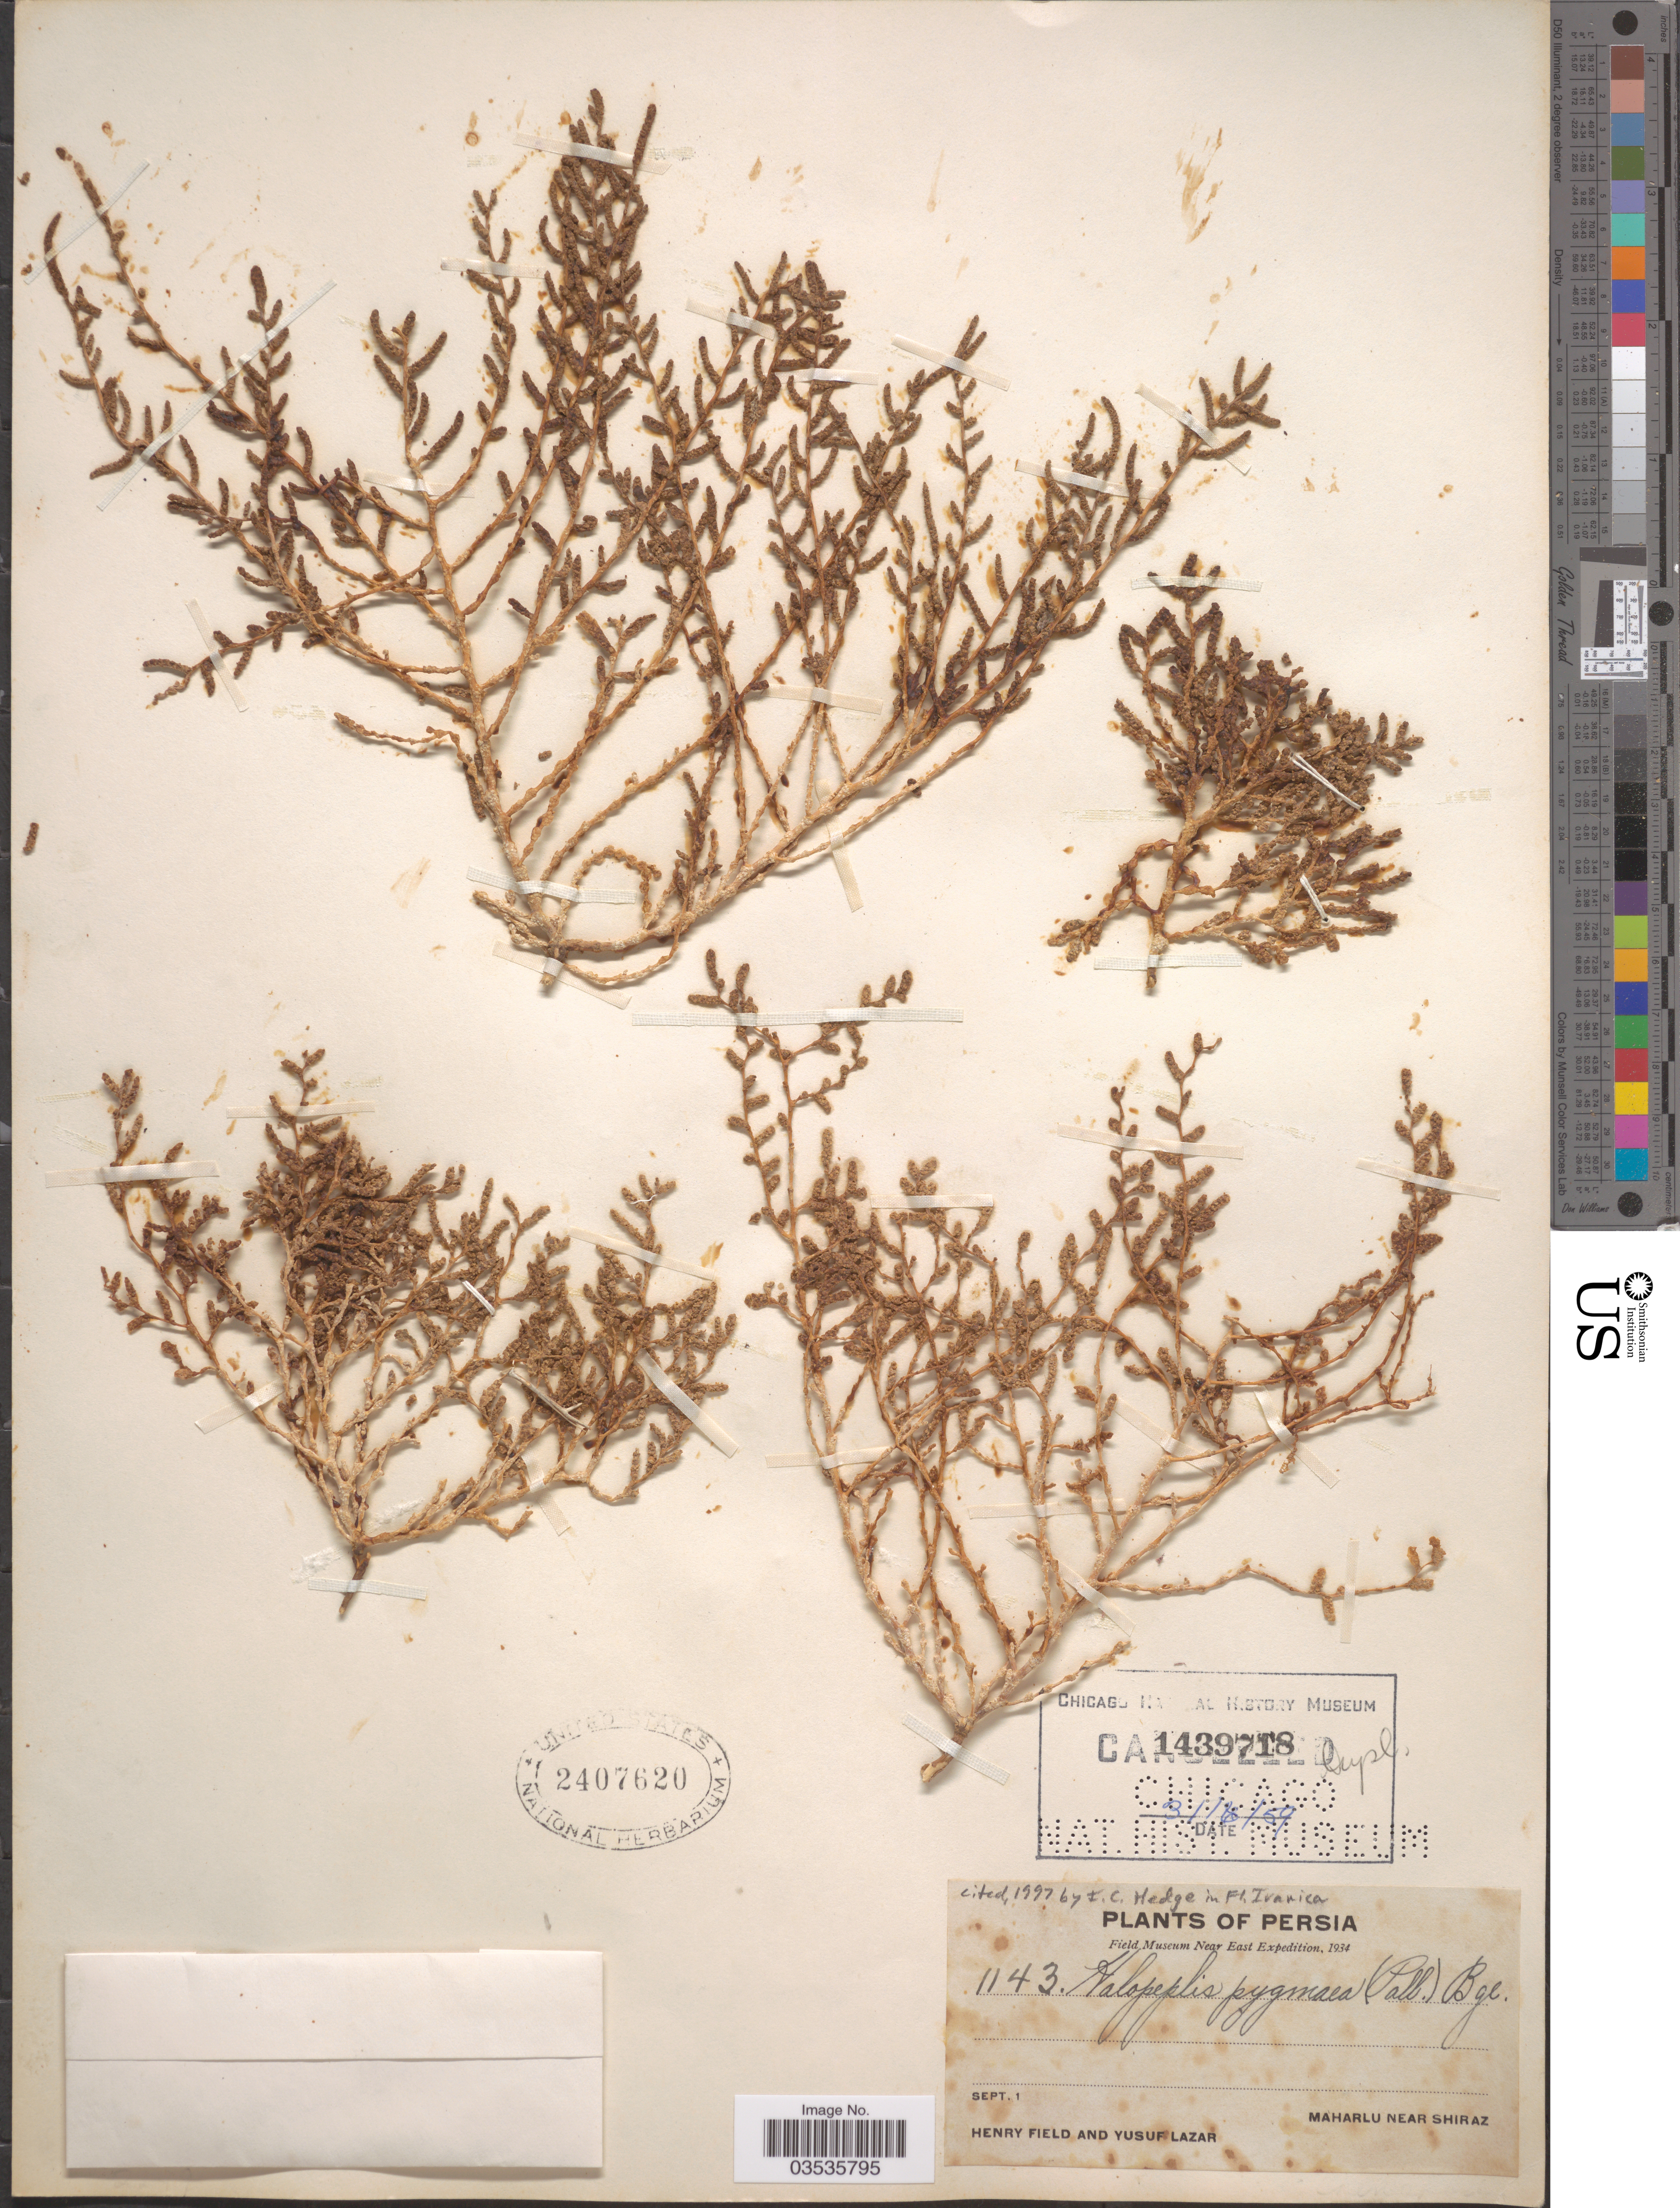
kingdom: Plantae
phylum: Tracheophyta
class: Magnoliopsida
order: Caryophyllales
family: Amaranthaceae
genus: Halopeplis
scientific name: Halopeplis pygmaea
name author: (Pall.) Bunge ex Ung.-Sternb.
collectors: H. Field & Y. Lazar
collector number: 1143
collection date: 1934-09-01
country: Iran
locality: Persia. Maharlu near Shiraz.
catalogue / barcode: US 2407620